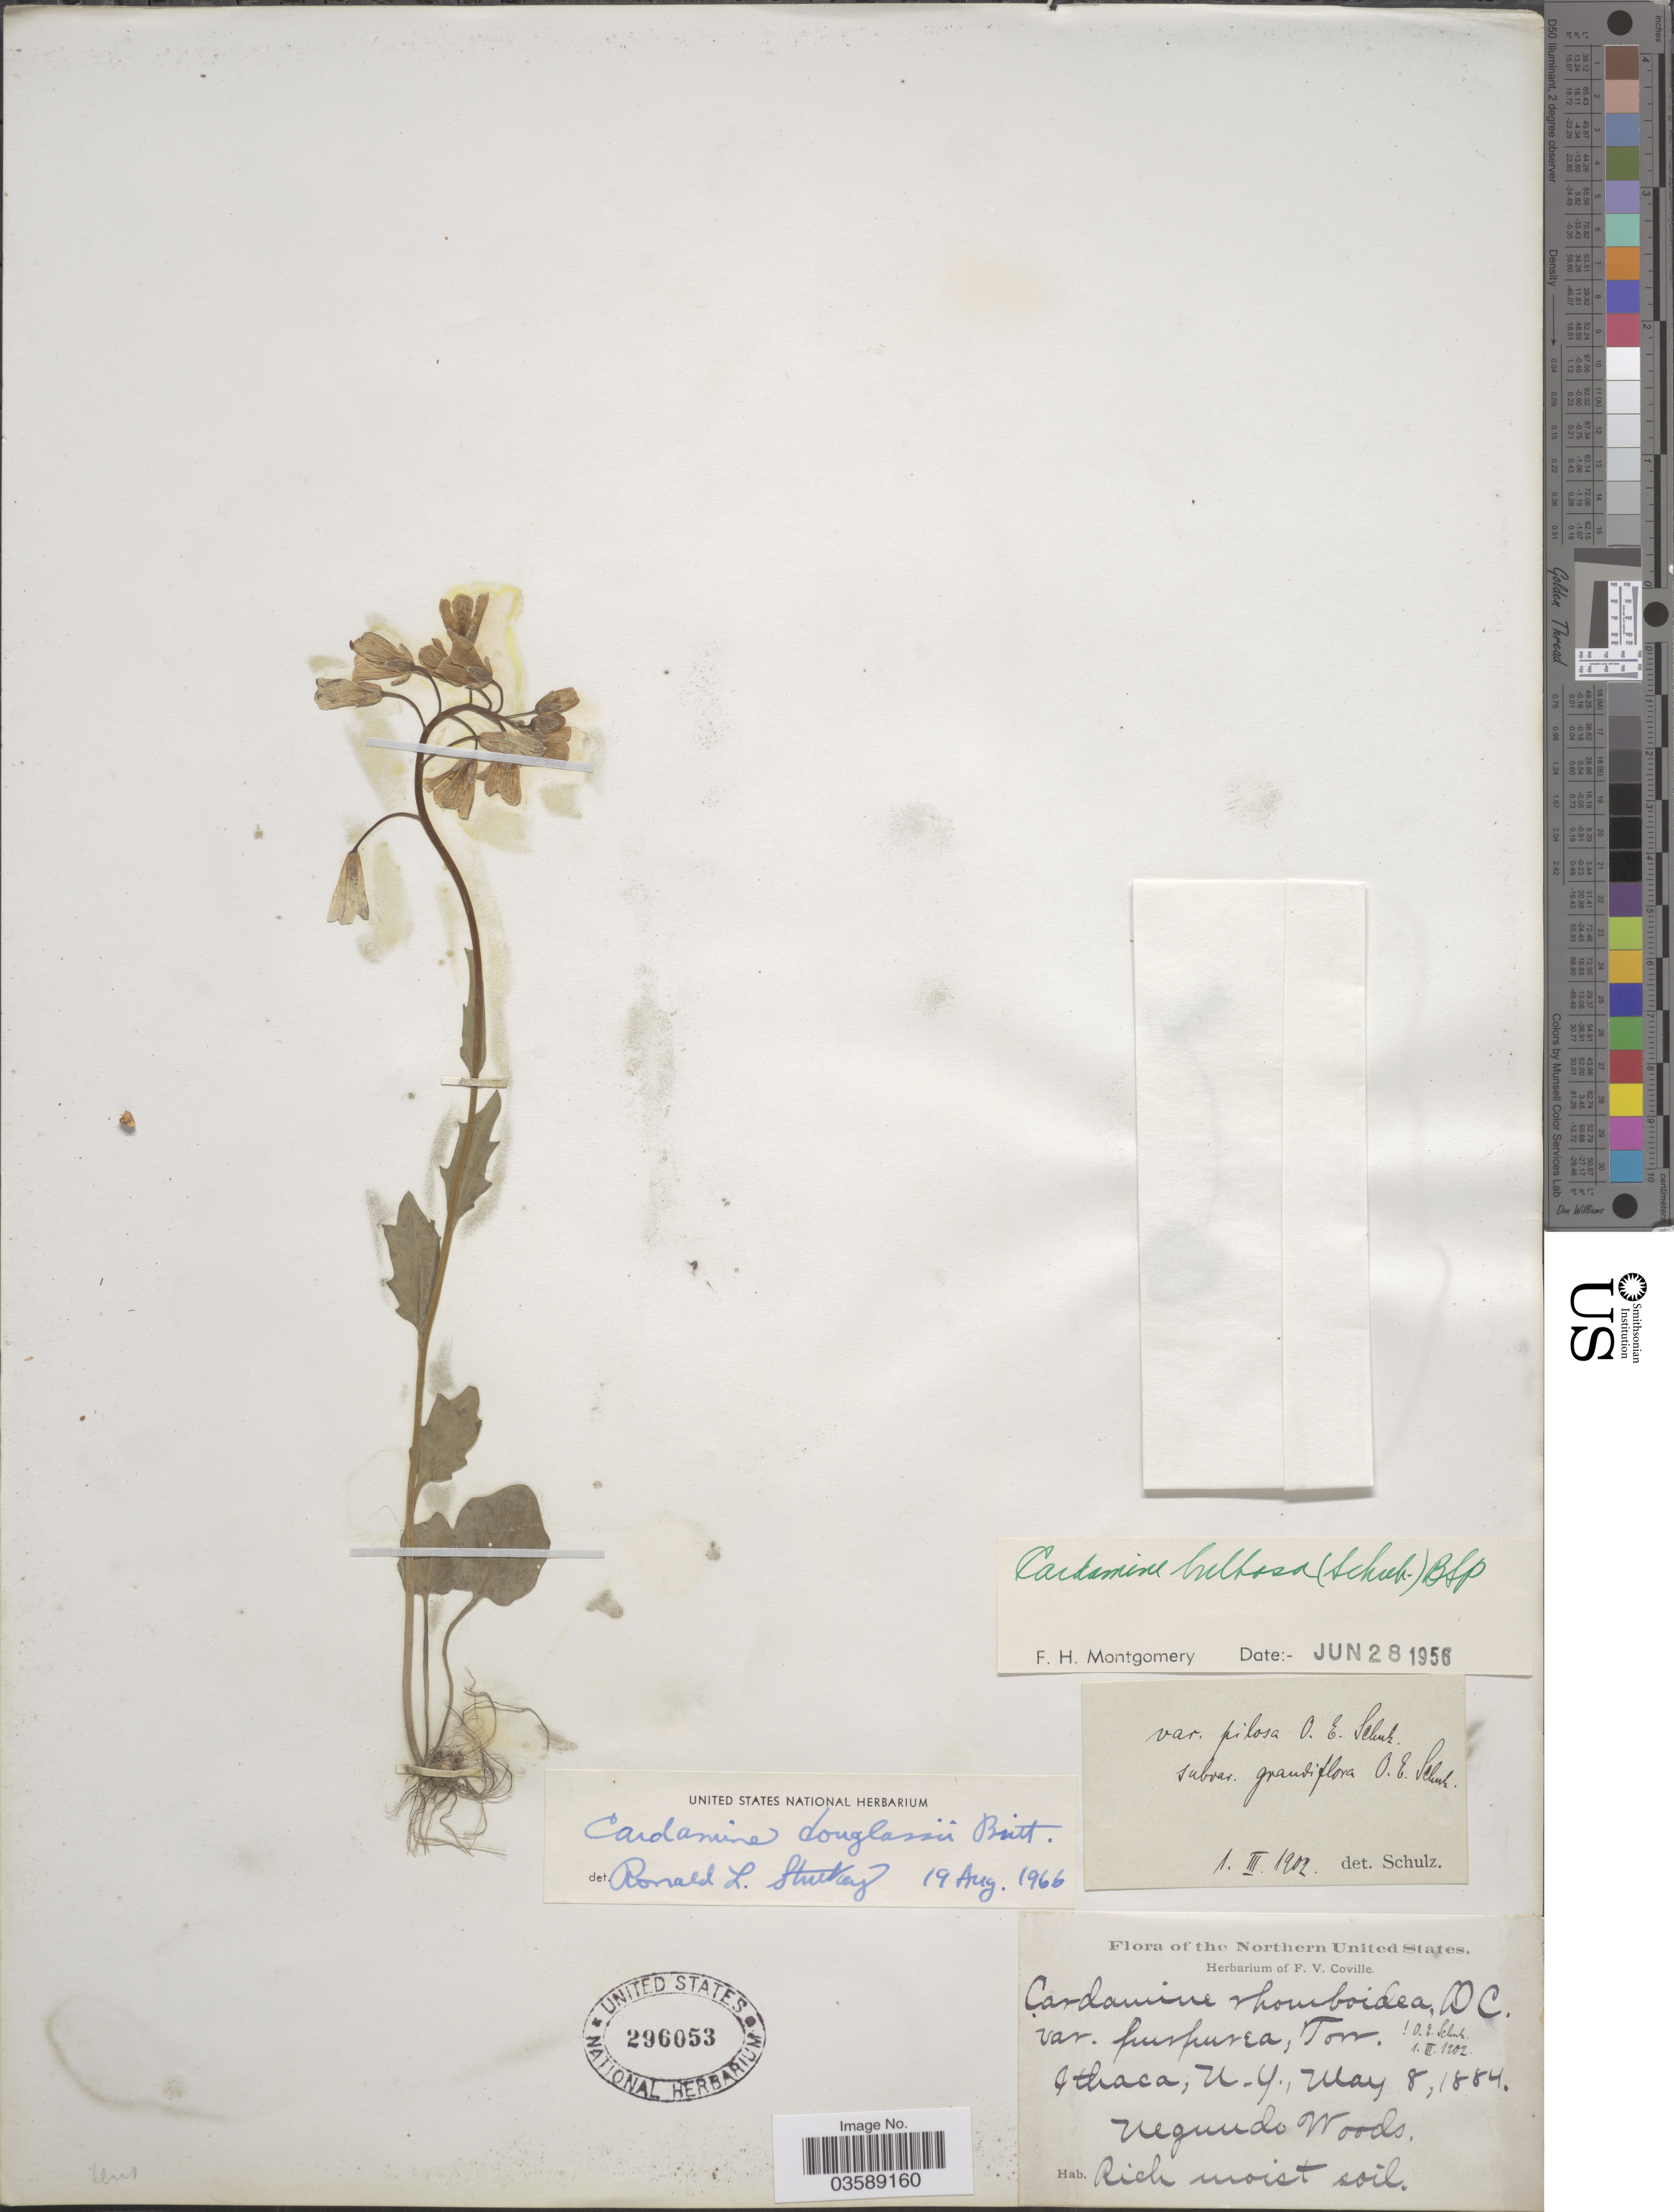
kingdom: Plantae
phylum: Tracheophyta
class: Magnoliopsida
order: Brassicales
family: Brassicaceae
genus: Cardamine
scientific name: Cardamine douglassii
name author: Britton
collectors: ex herb. F. V. Coville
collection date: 1884-05-08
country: United States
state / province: New York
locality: Northern United States. Ithaca, N.Y.. Negundo Woods. Rich moist soil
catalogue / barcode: US 296053